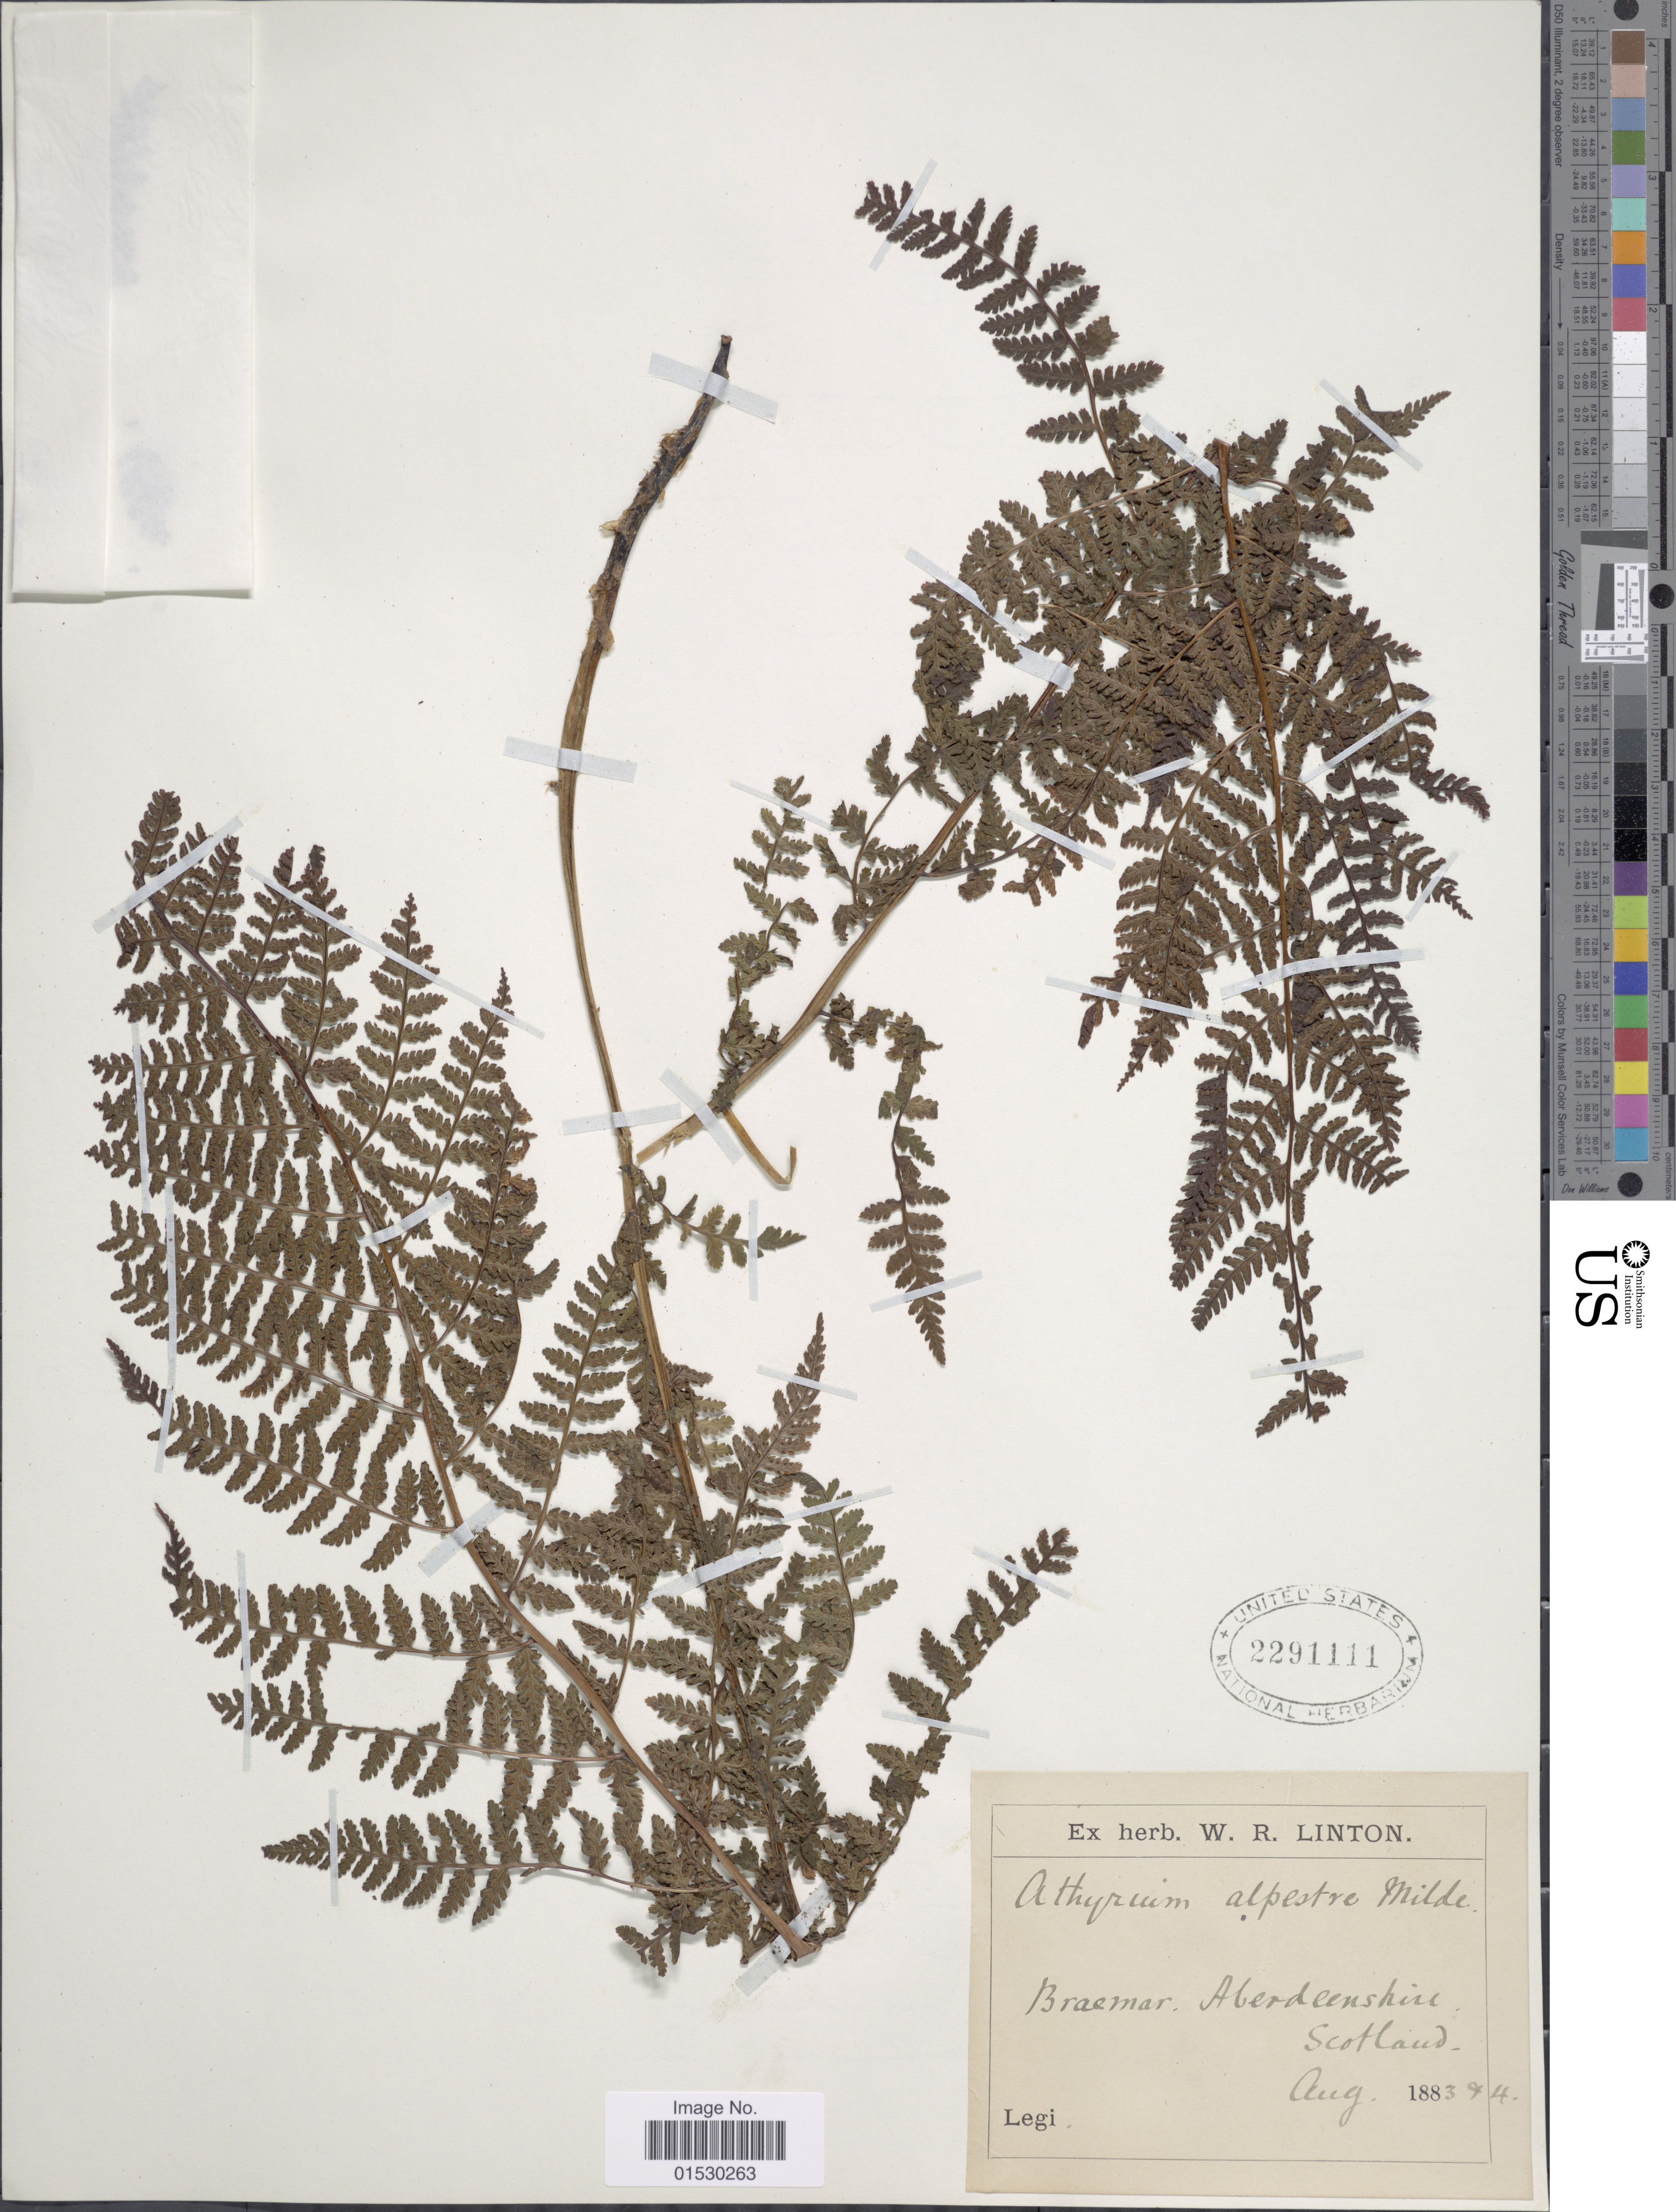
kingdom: Plantae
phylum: Tracheophyta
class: Polypodiopsida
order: Polypodiales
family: Athyriaceae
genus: Athyrium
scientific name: Athyrium alpestre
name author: (Hoppe) Rylands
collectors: ex herb. W. R. Linton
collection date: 1883-08/1884-08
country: United Kingdom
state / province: Scotland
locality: Braemar, Aberdeenshire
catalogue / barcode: US 2291111